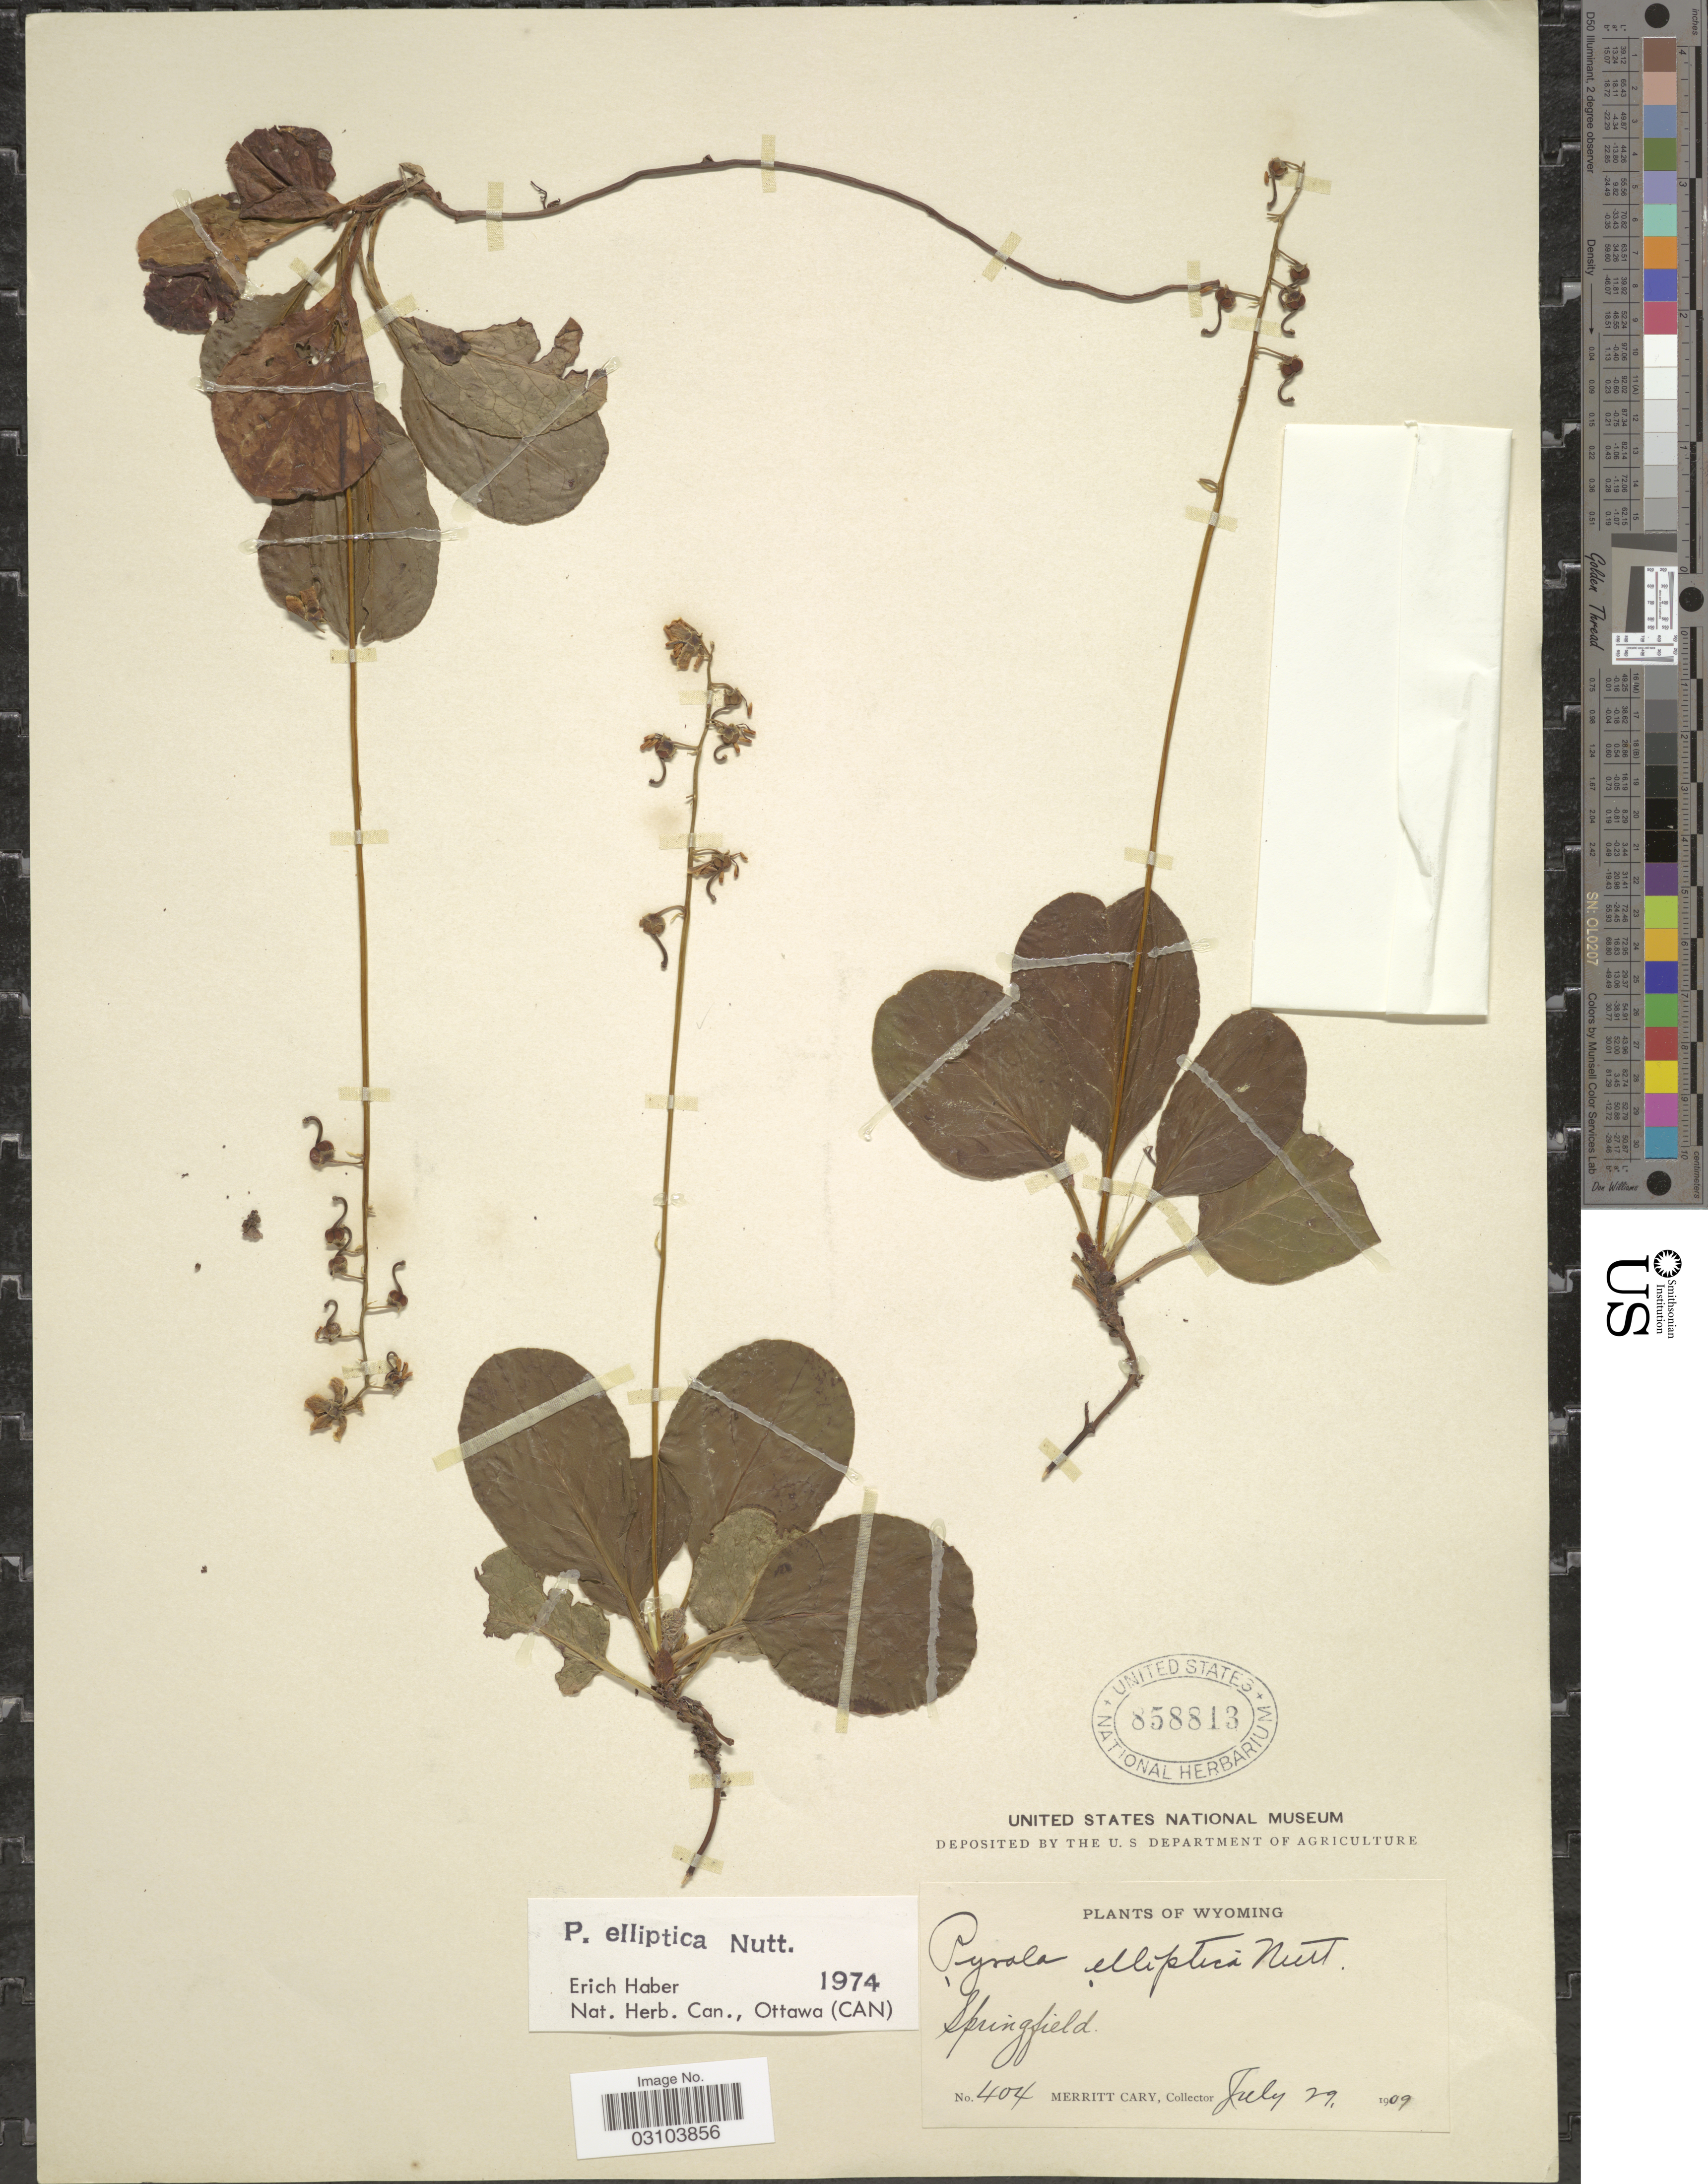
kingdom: Plantae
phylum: Tracheophyta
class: Magnoliopsida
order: Ericales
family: Ericaceae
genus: Pyrola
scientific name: Pyrola elliptica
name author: Nutt.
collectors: M. Cary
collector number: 404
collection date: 1909-07-29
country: United States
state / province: Wyoming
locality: Springfield.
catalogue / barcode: US 858813